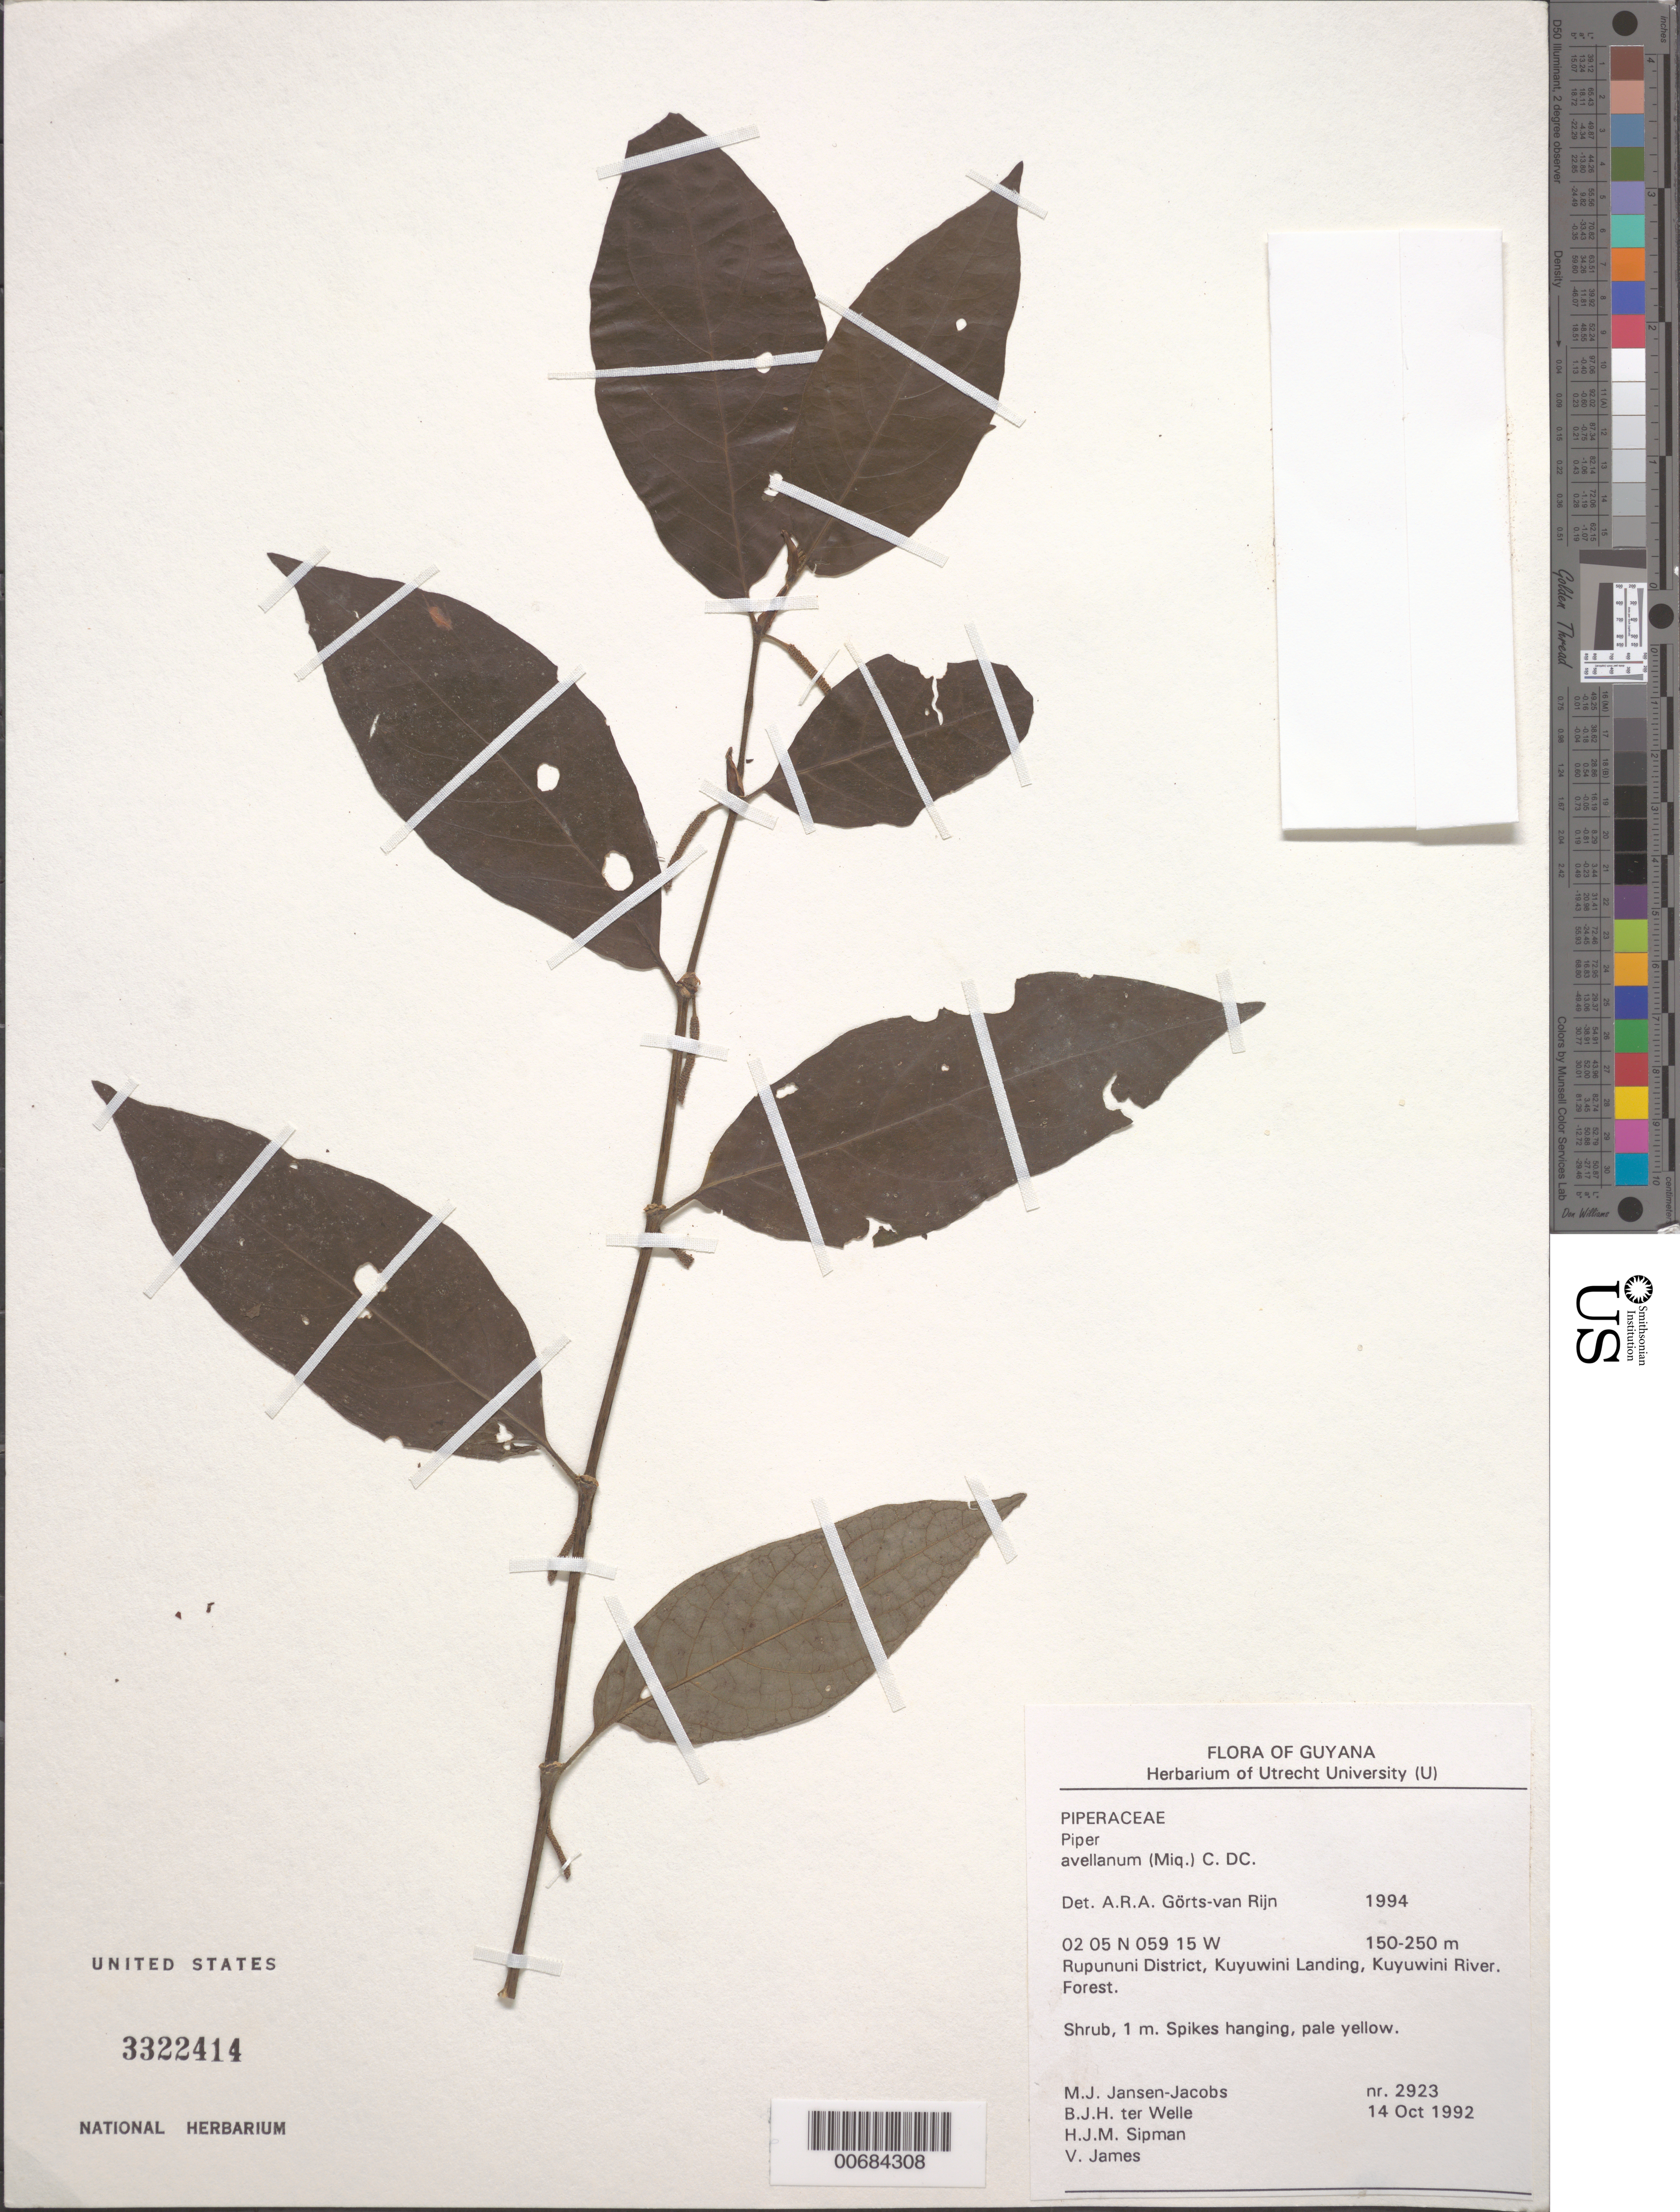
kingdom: Plantae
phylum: Tracheophyta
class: Magnoliopsida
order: Piperales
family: Piperaceae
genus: Piper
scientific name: Piper avellanum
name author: (Miq.) C. DC.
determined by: Görts-van Rijn, A. R. A.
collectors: M. J. Jansen-Jacobs, B. Welle, H. J. M. Sipman & V. James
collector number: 2923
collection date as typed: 14-Oct-92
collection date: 1992-10-14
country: Guyana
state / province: U. Takutu-U. Essequibo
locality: Kuyuwini Landing, Kuyuwini River, Rupununi District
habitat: Forest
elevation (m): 150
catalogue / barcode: US 3322414